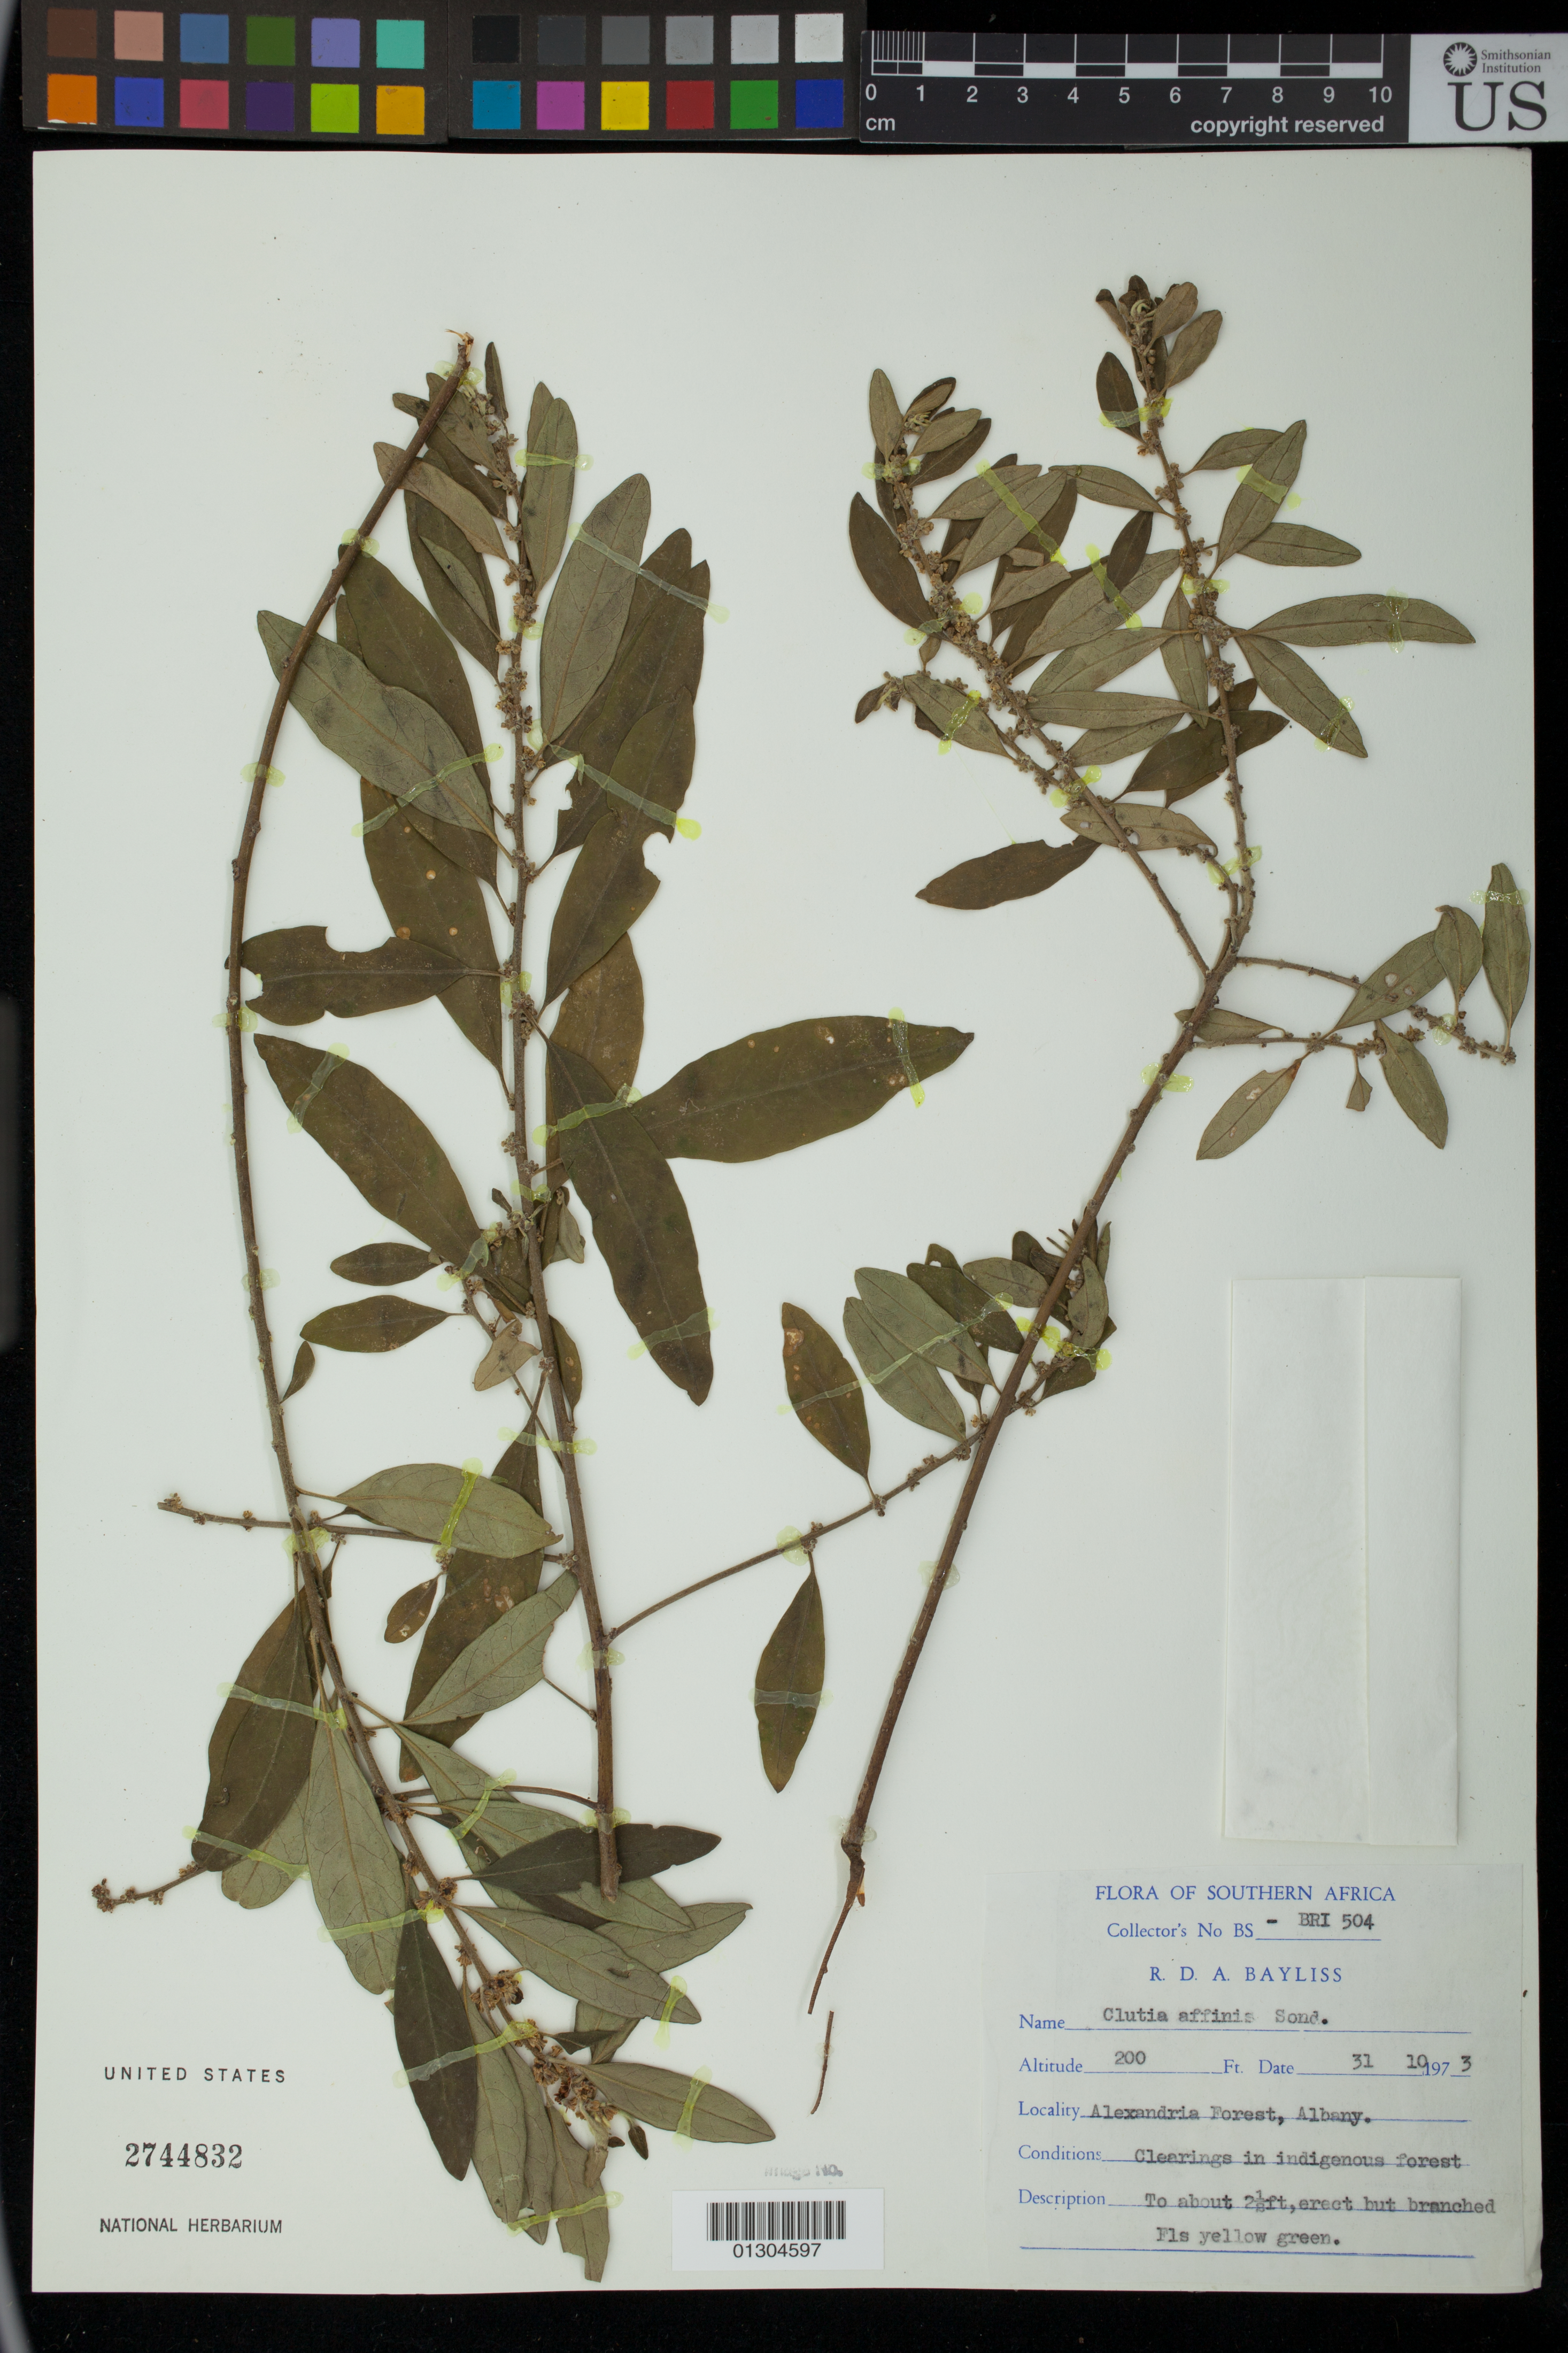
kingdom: Plantae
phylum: Tracheophyta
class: Magnoliopsida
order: Malpighiales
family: Peraceae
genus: Clutia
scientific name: Clutia affinis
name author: Sond.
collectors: R. D. Bayliss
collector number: BRI 504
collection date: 1973-10-31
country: South Africa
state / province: Northern Cape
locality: Alexandria Forest, Albany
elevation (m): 61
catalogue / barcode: US 2744832